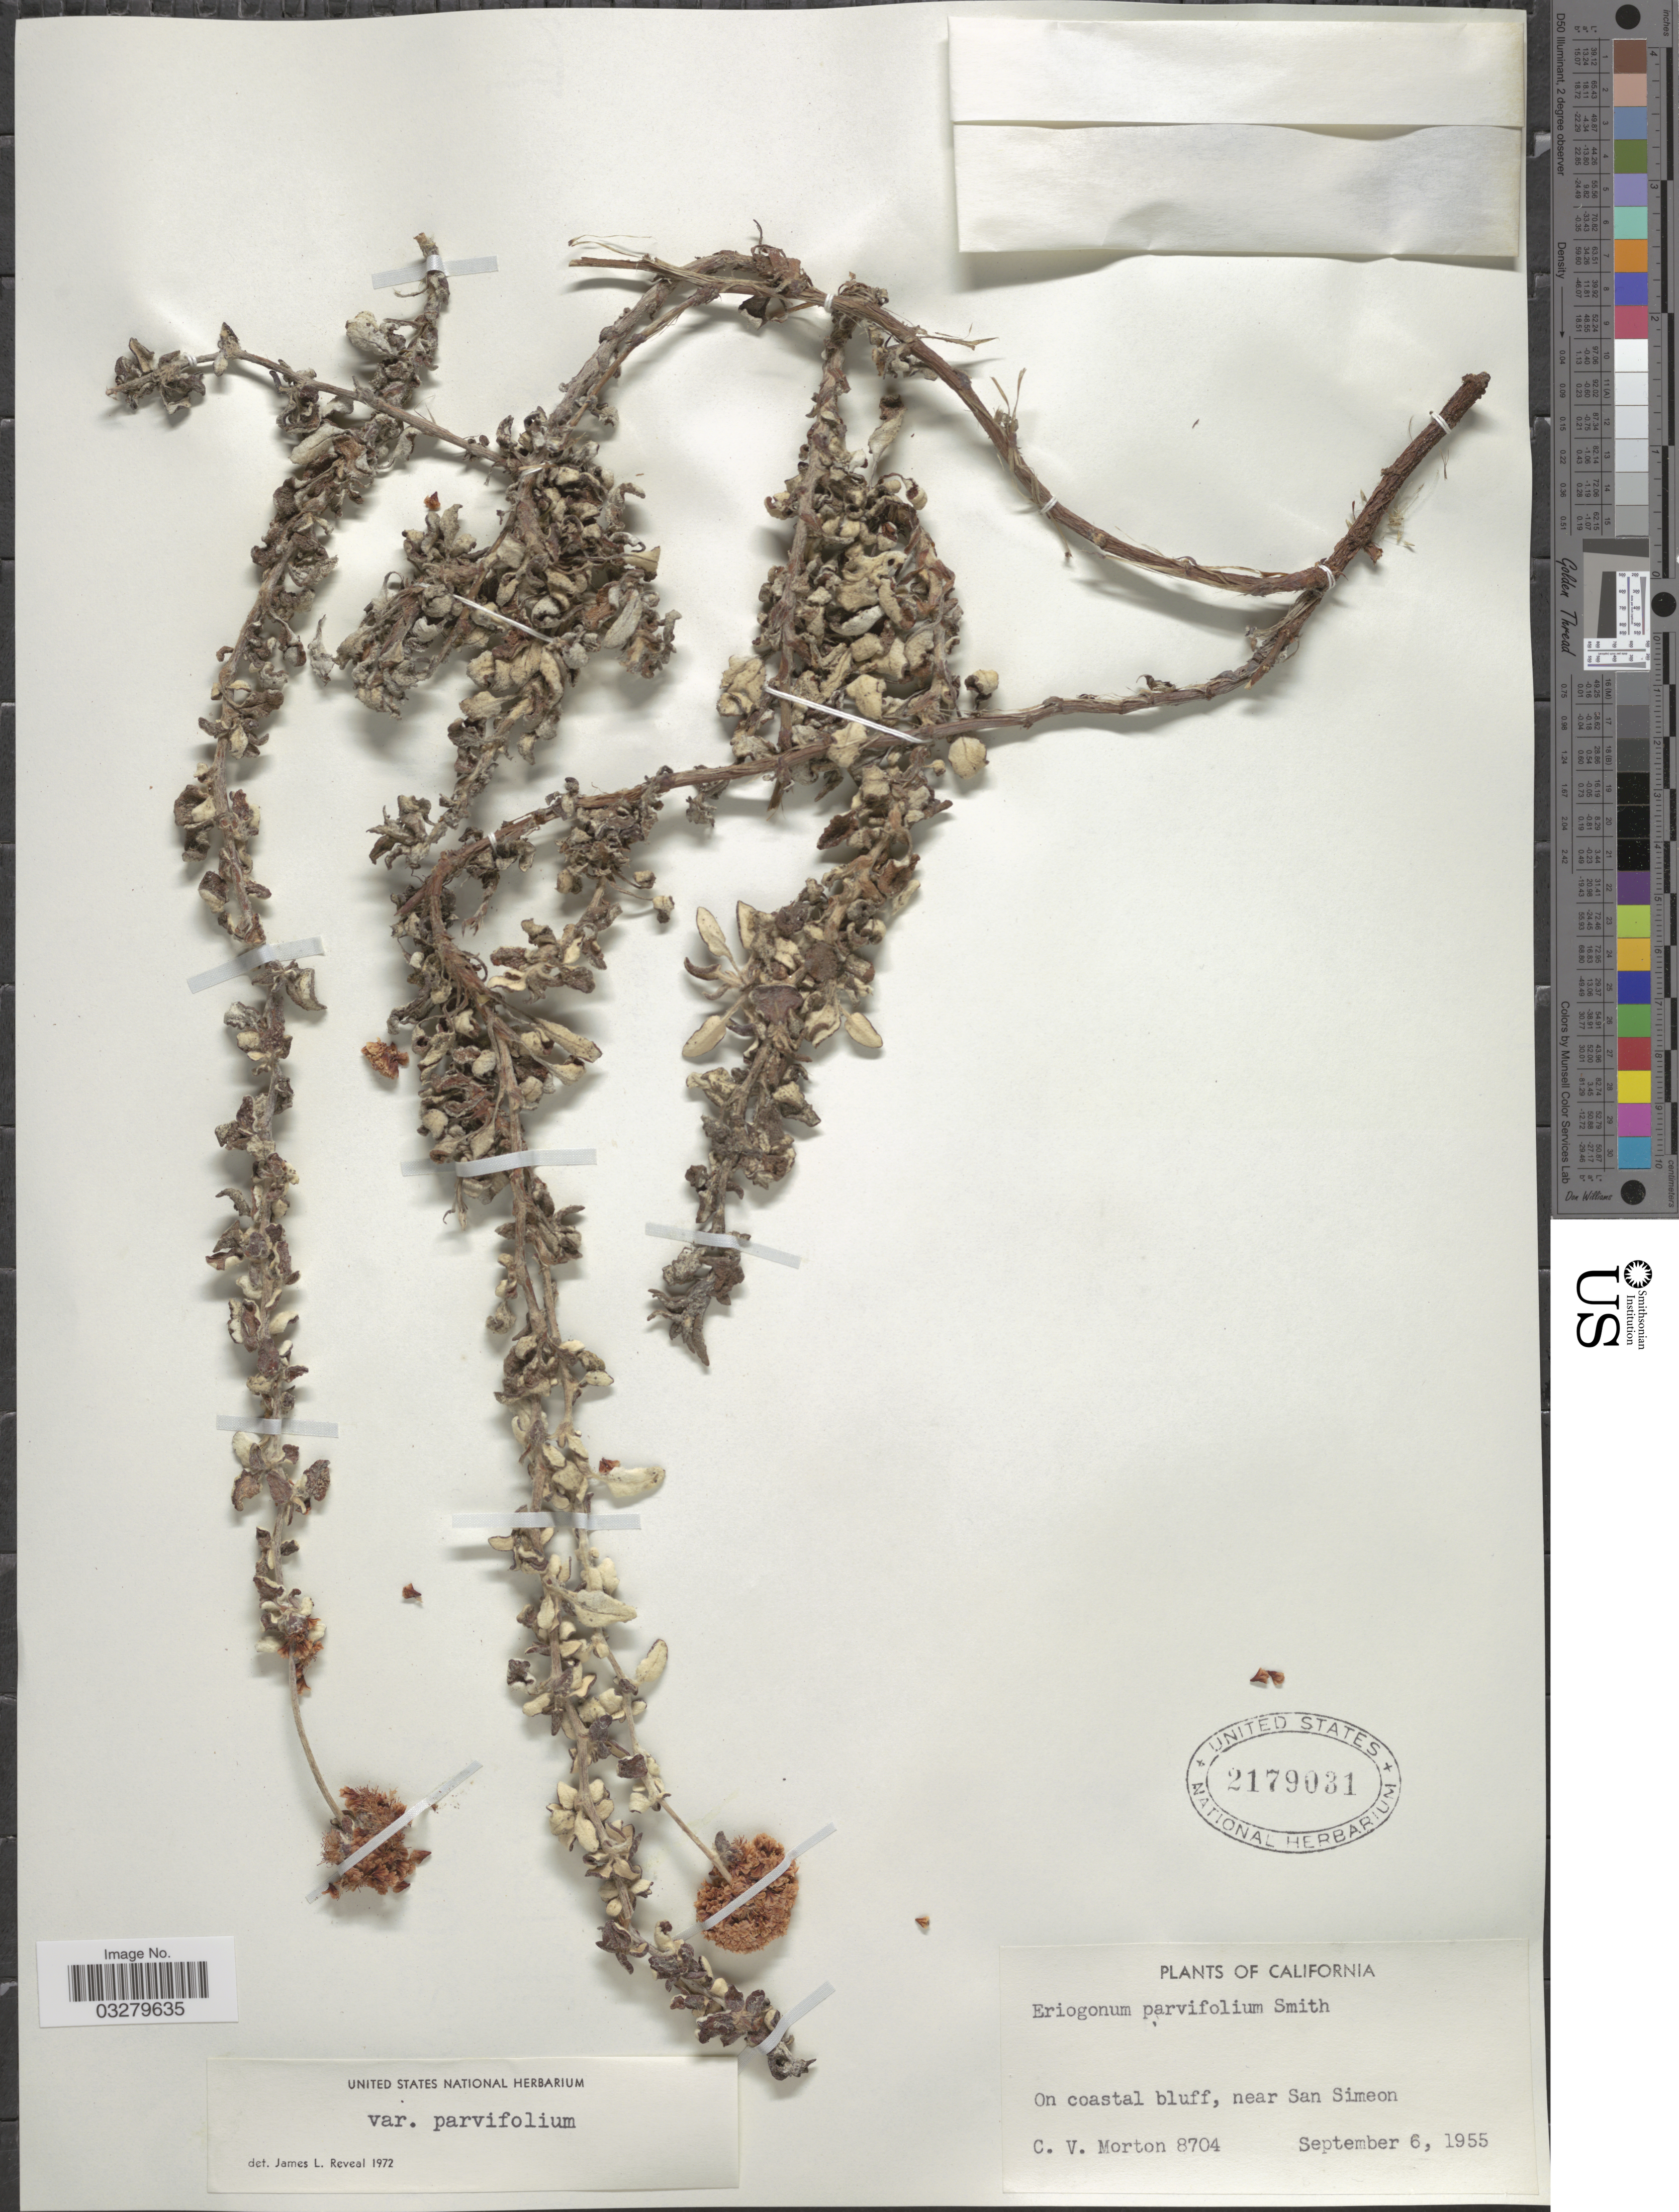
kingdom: Plantae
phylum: Tracheophyta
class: Magnoliopsida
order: Caryophyllales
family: Polygonaceae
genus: Eriogonum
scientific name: Eriogonum parviflorum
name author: Nutt.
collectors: C. V. Morton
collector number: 8704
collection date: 1955-09-06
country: United States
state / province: California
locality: On coastal bluff, near San Simeon.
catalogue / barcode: US 2179031